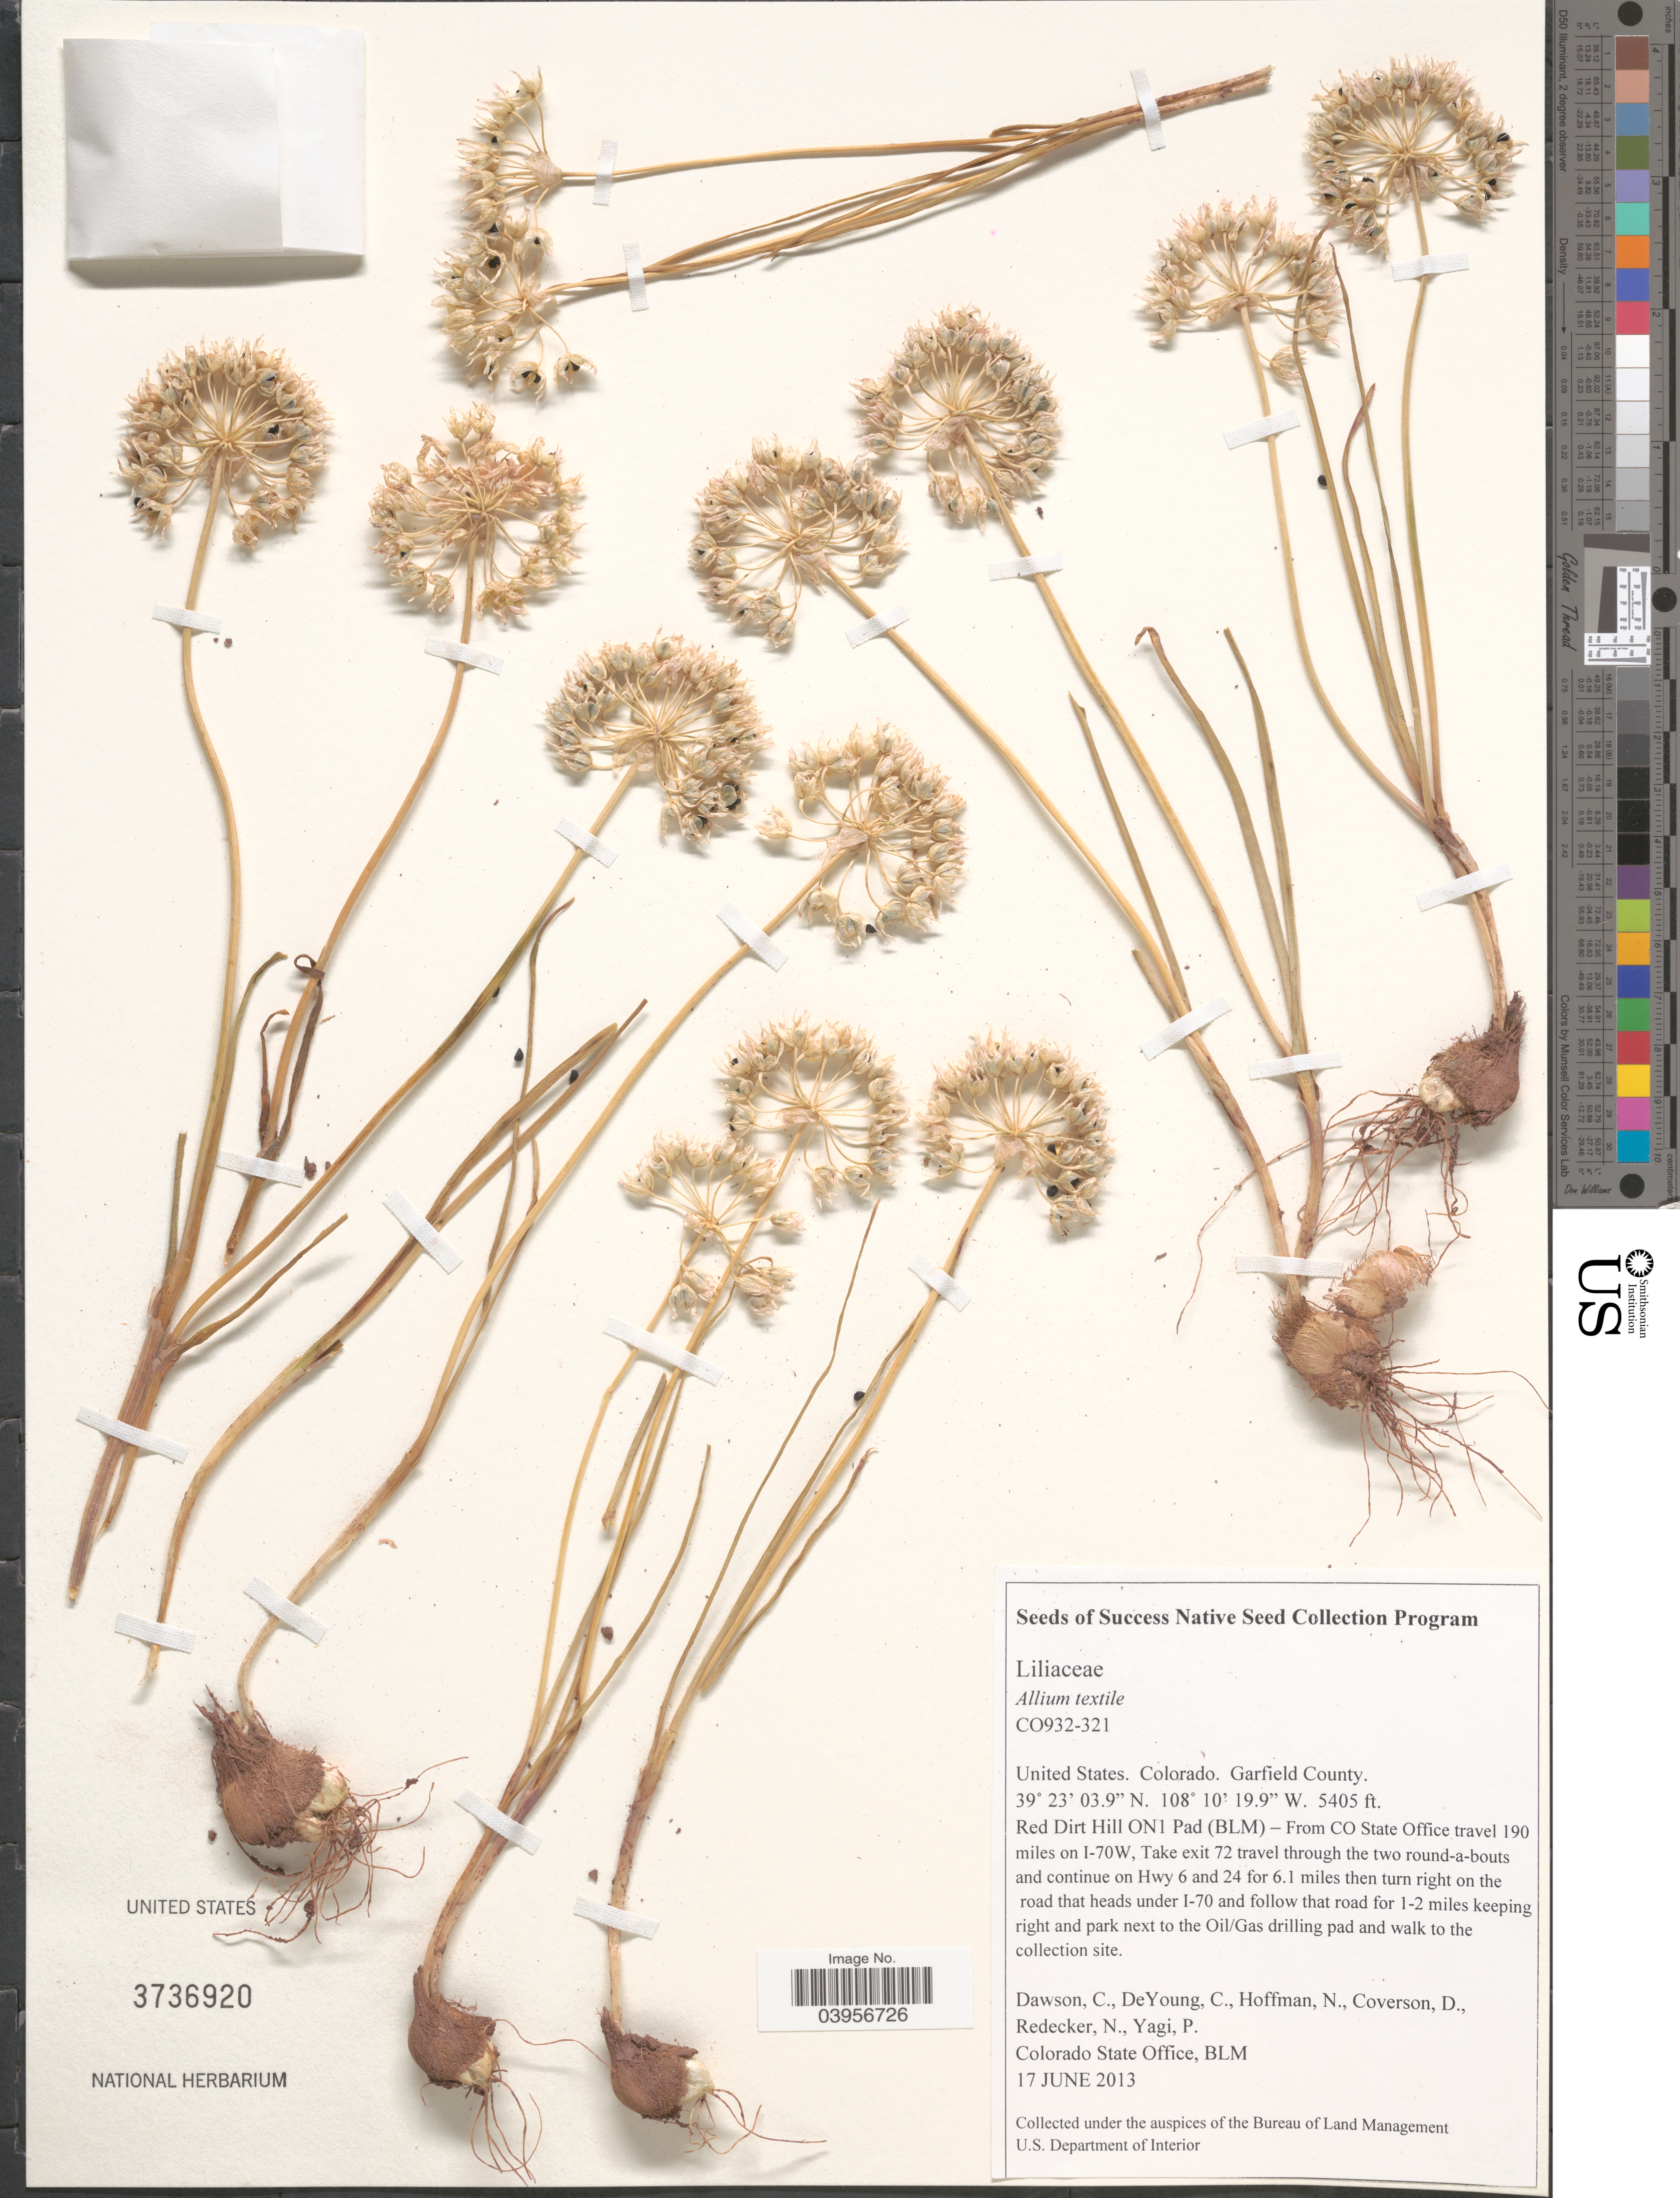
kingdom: Plantae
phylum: Tracheophyta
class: Liliopsida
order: Asparagales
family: Amaryllidaceae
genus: Allium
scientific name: Allium textile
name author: A. Nelson & J.F. Macbr.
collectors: C. M. Dawson, C. Young, N. Hoffman, D. Coverson & et al.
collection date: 2013-06-17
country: United States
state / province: Colorado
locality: Garfield County. Red Dirt Hill ON1 Pad (BLM) - From CO State Office travel 190 miles on I-70W, Take exit 72 travel through the two round-a-bouts and continue on Hwy 6 and 24 for 6.1 miles then turn right on the road that heads under I-70 and follow that road for 1-2 miles keeping right and park next to the Oil/Gas drilling pad and walk to the collection site. Colorado State Office, BLM.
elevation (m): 1647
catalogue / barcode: US 3736920